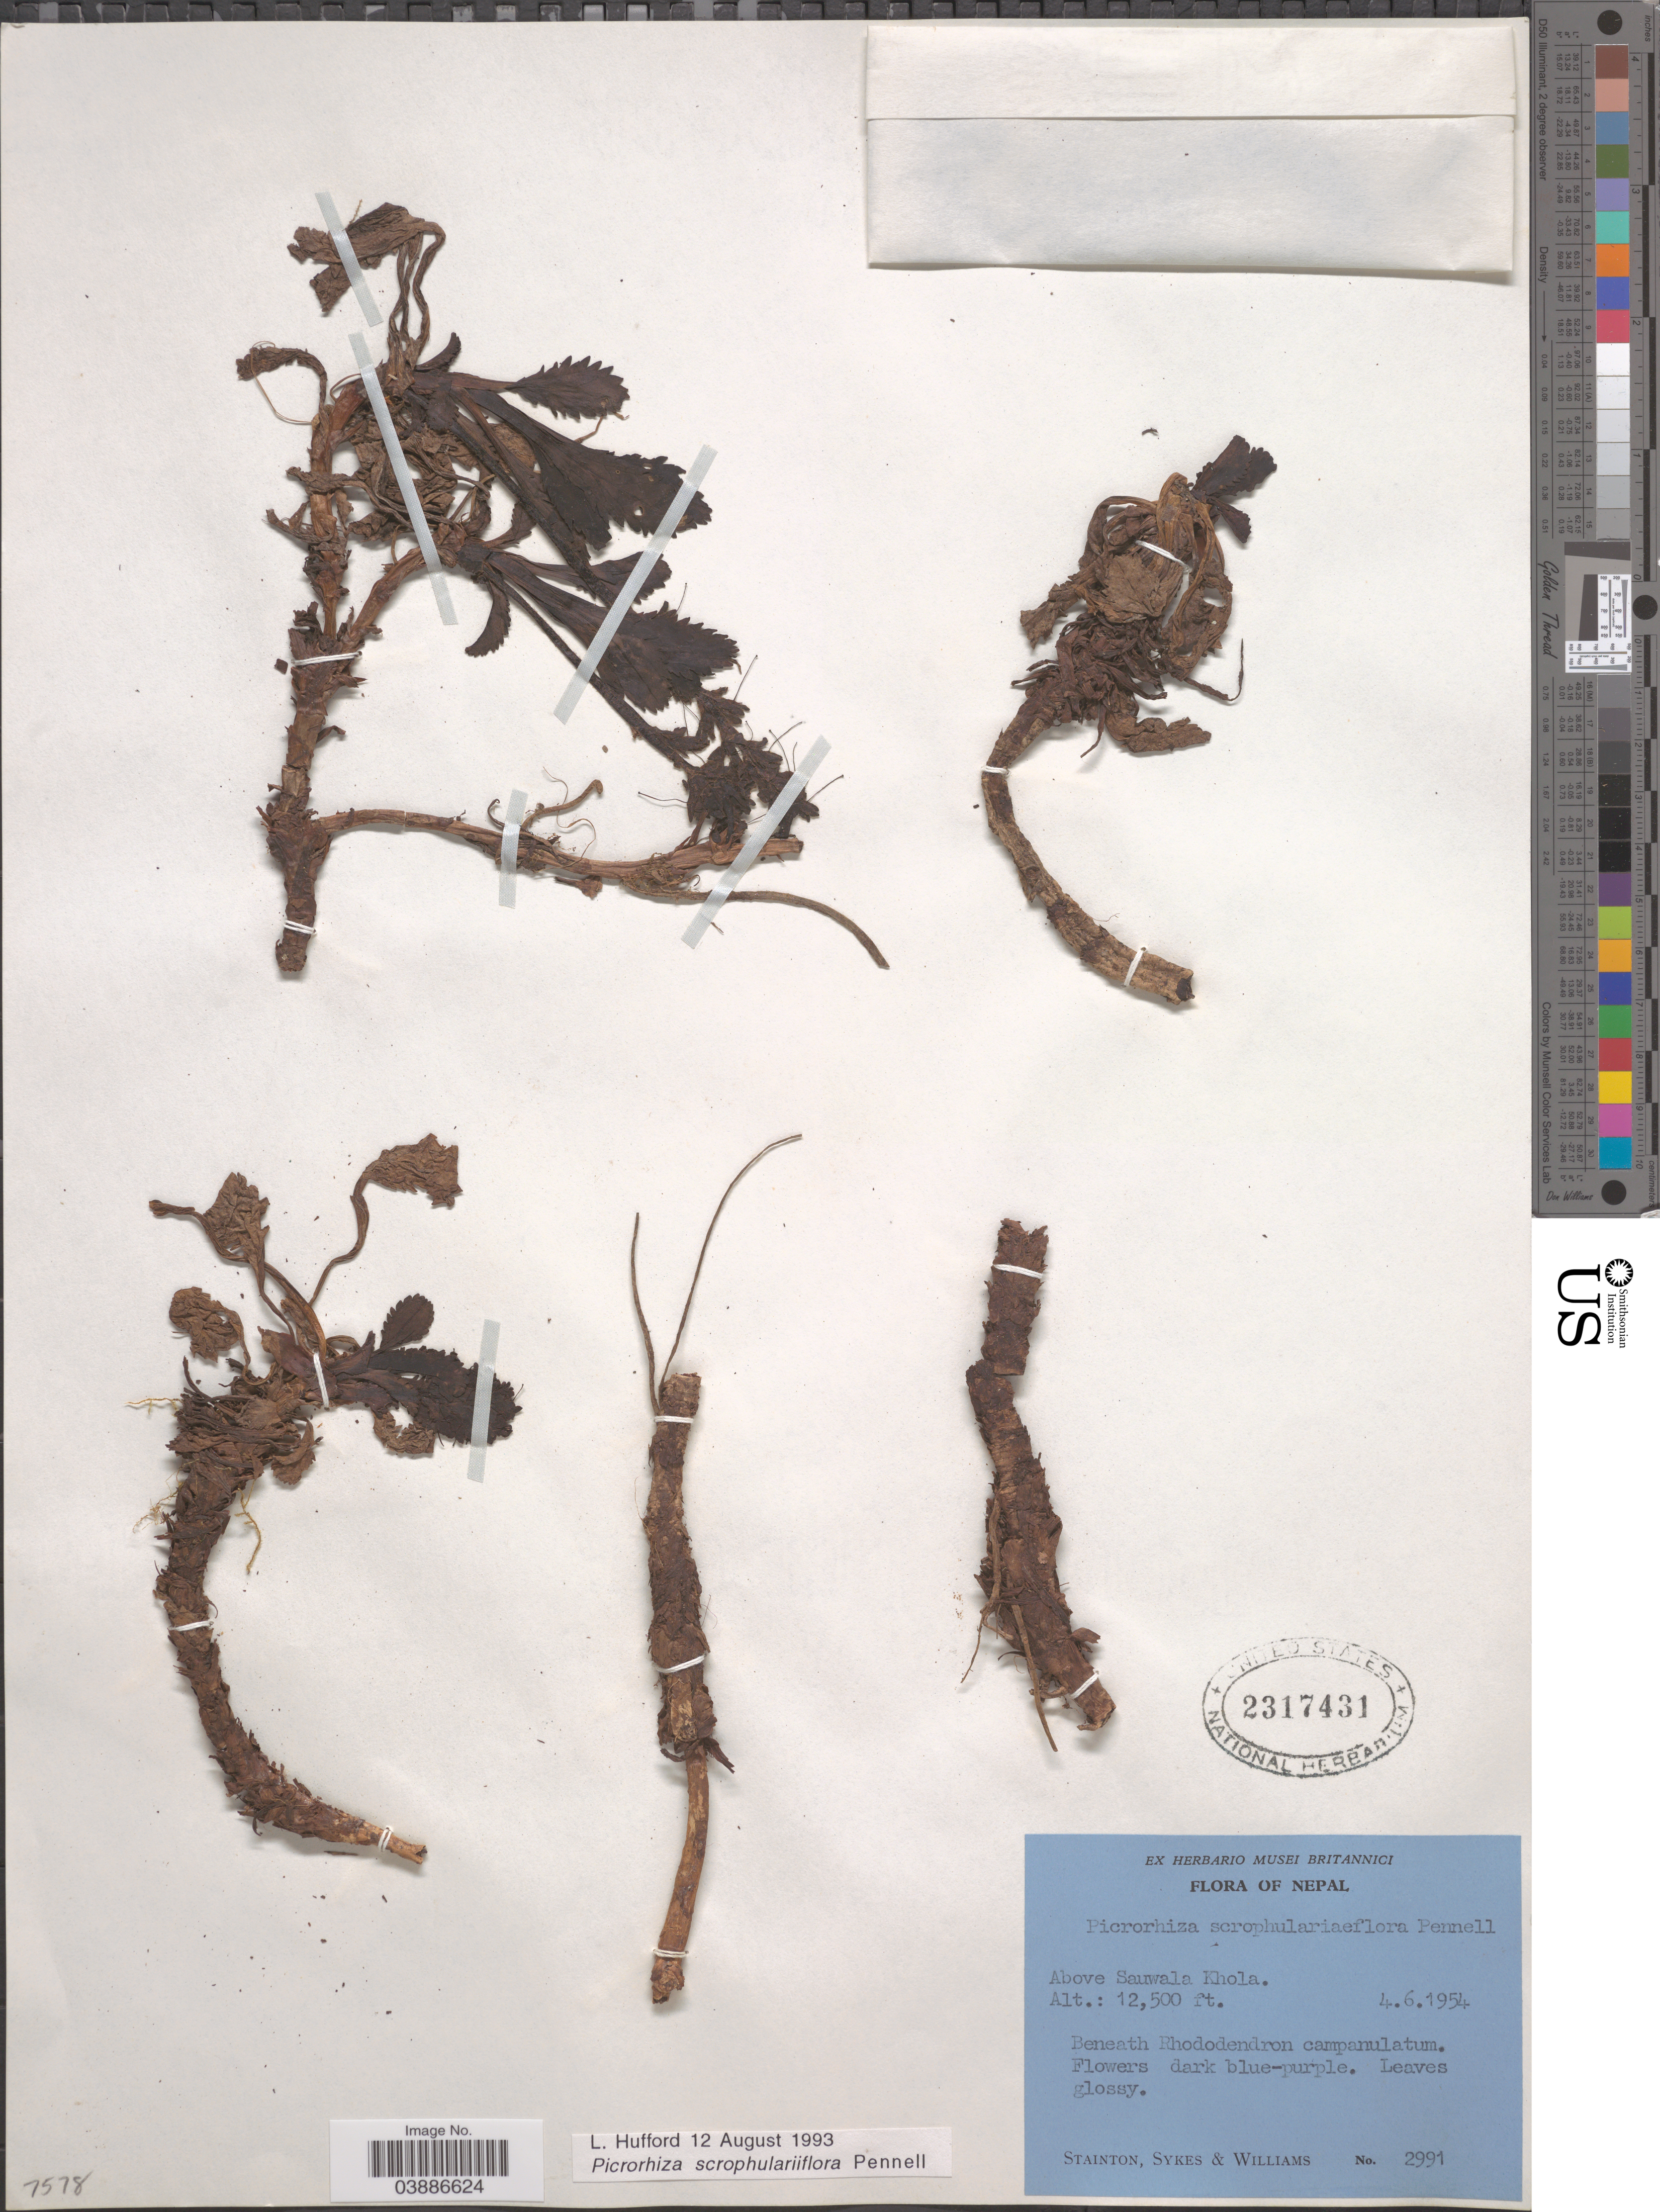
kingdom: Plantae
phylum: Tracheophyta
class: Magnoliopsida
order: Lamiales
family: Plantaginaceae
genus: Picrorhiza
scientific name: Picrorhiza scrophulariiflora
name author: Pennell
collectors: -. Stainton, Sykes, -- & -- Williams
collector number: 2991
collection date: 1954-06-04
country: Nepal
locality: Above Sauwala Khola.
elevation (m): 3810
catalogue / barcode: US 2317431